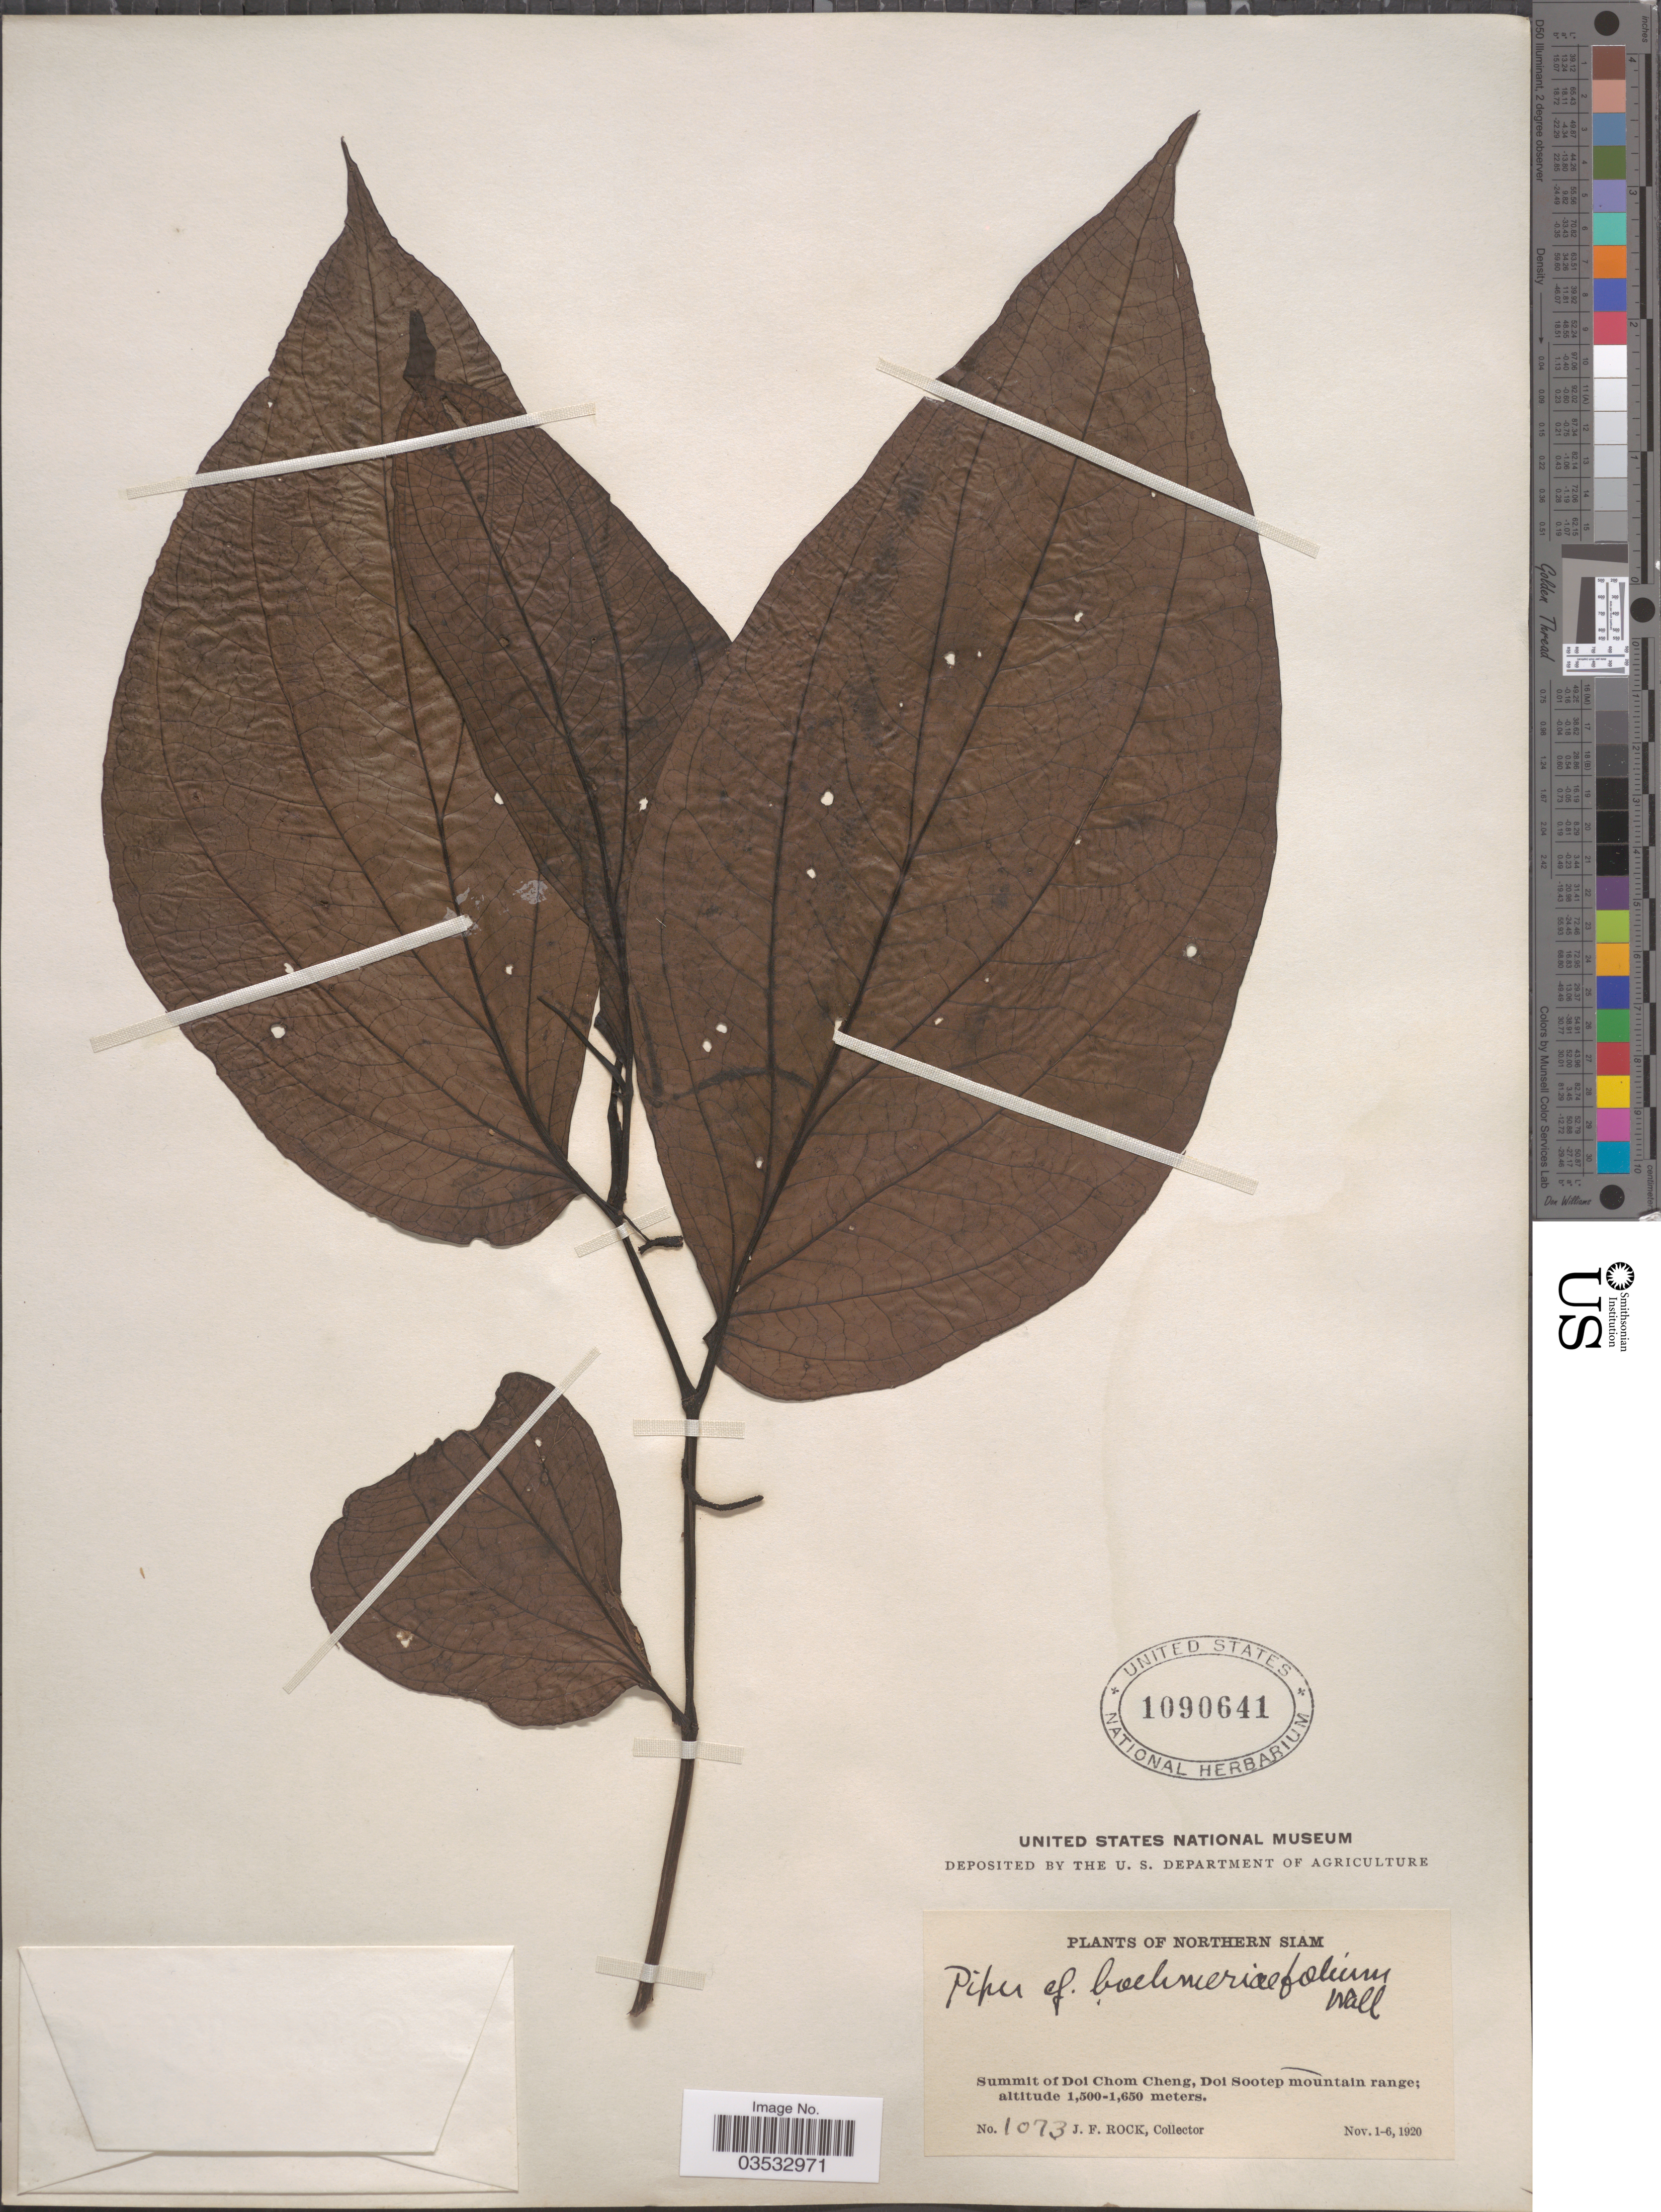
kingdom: Plantae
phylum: Tracheophyta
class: Magnoliopsida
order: Piperales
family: Piperaceae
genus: Piper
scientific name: Piper boehmeriifolium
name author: (Miq.) C. DC. ex Wall.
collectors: J. Rock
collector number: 1073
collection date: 1920-11-01/1920-11-06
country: Thailand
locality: Northern Siam. Summit of Doi Chom Cheng, Doi Sootep mountain range.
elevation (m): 1500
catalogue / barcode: US 1090641